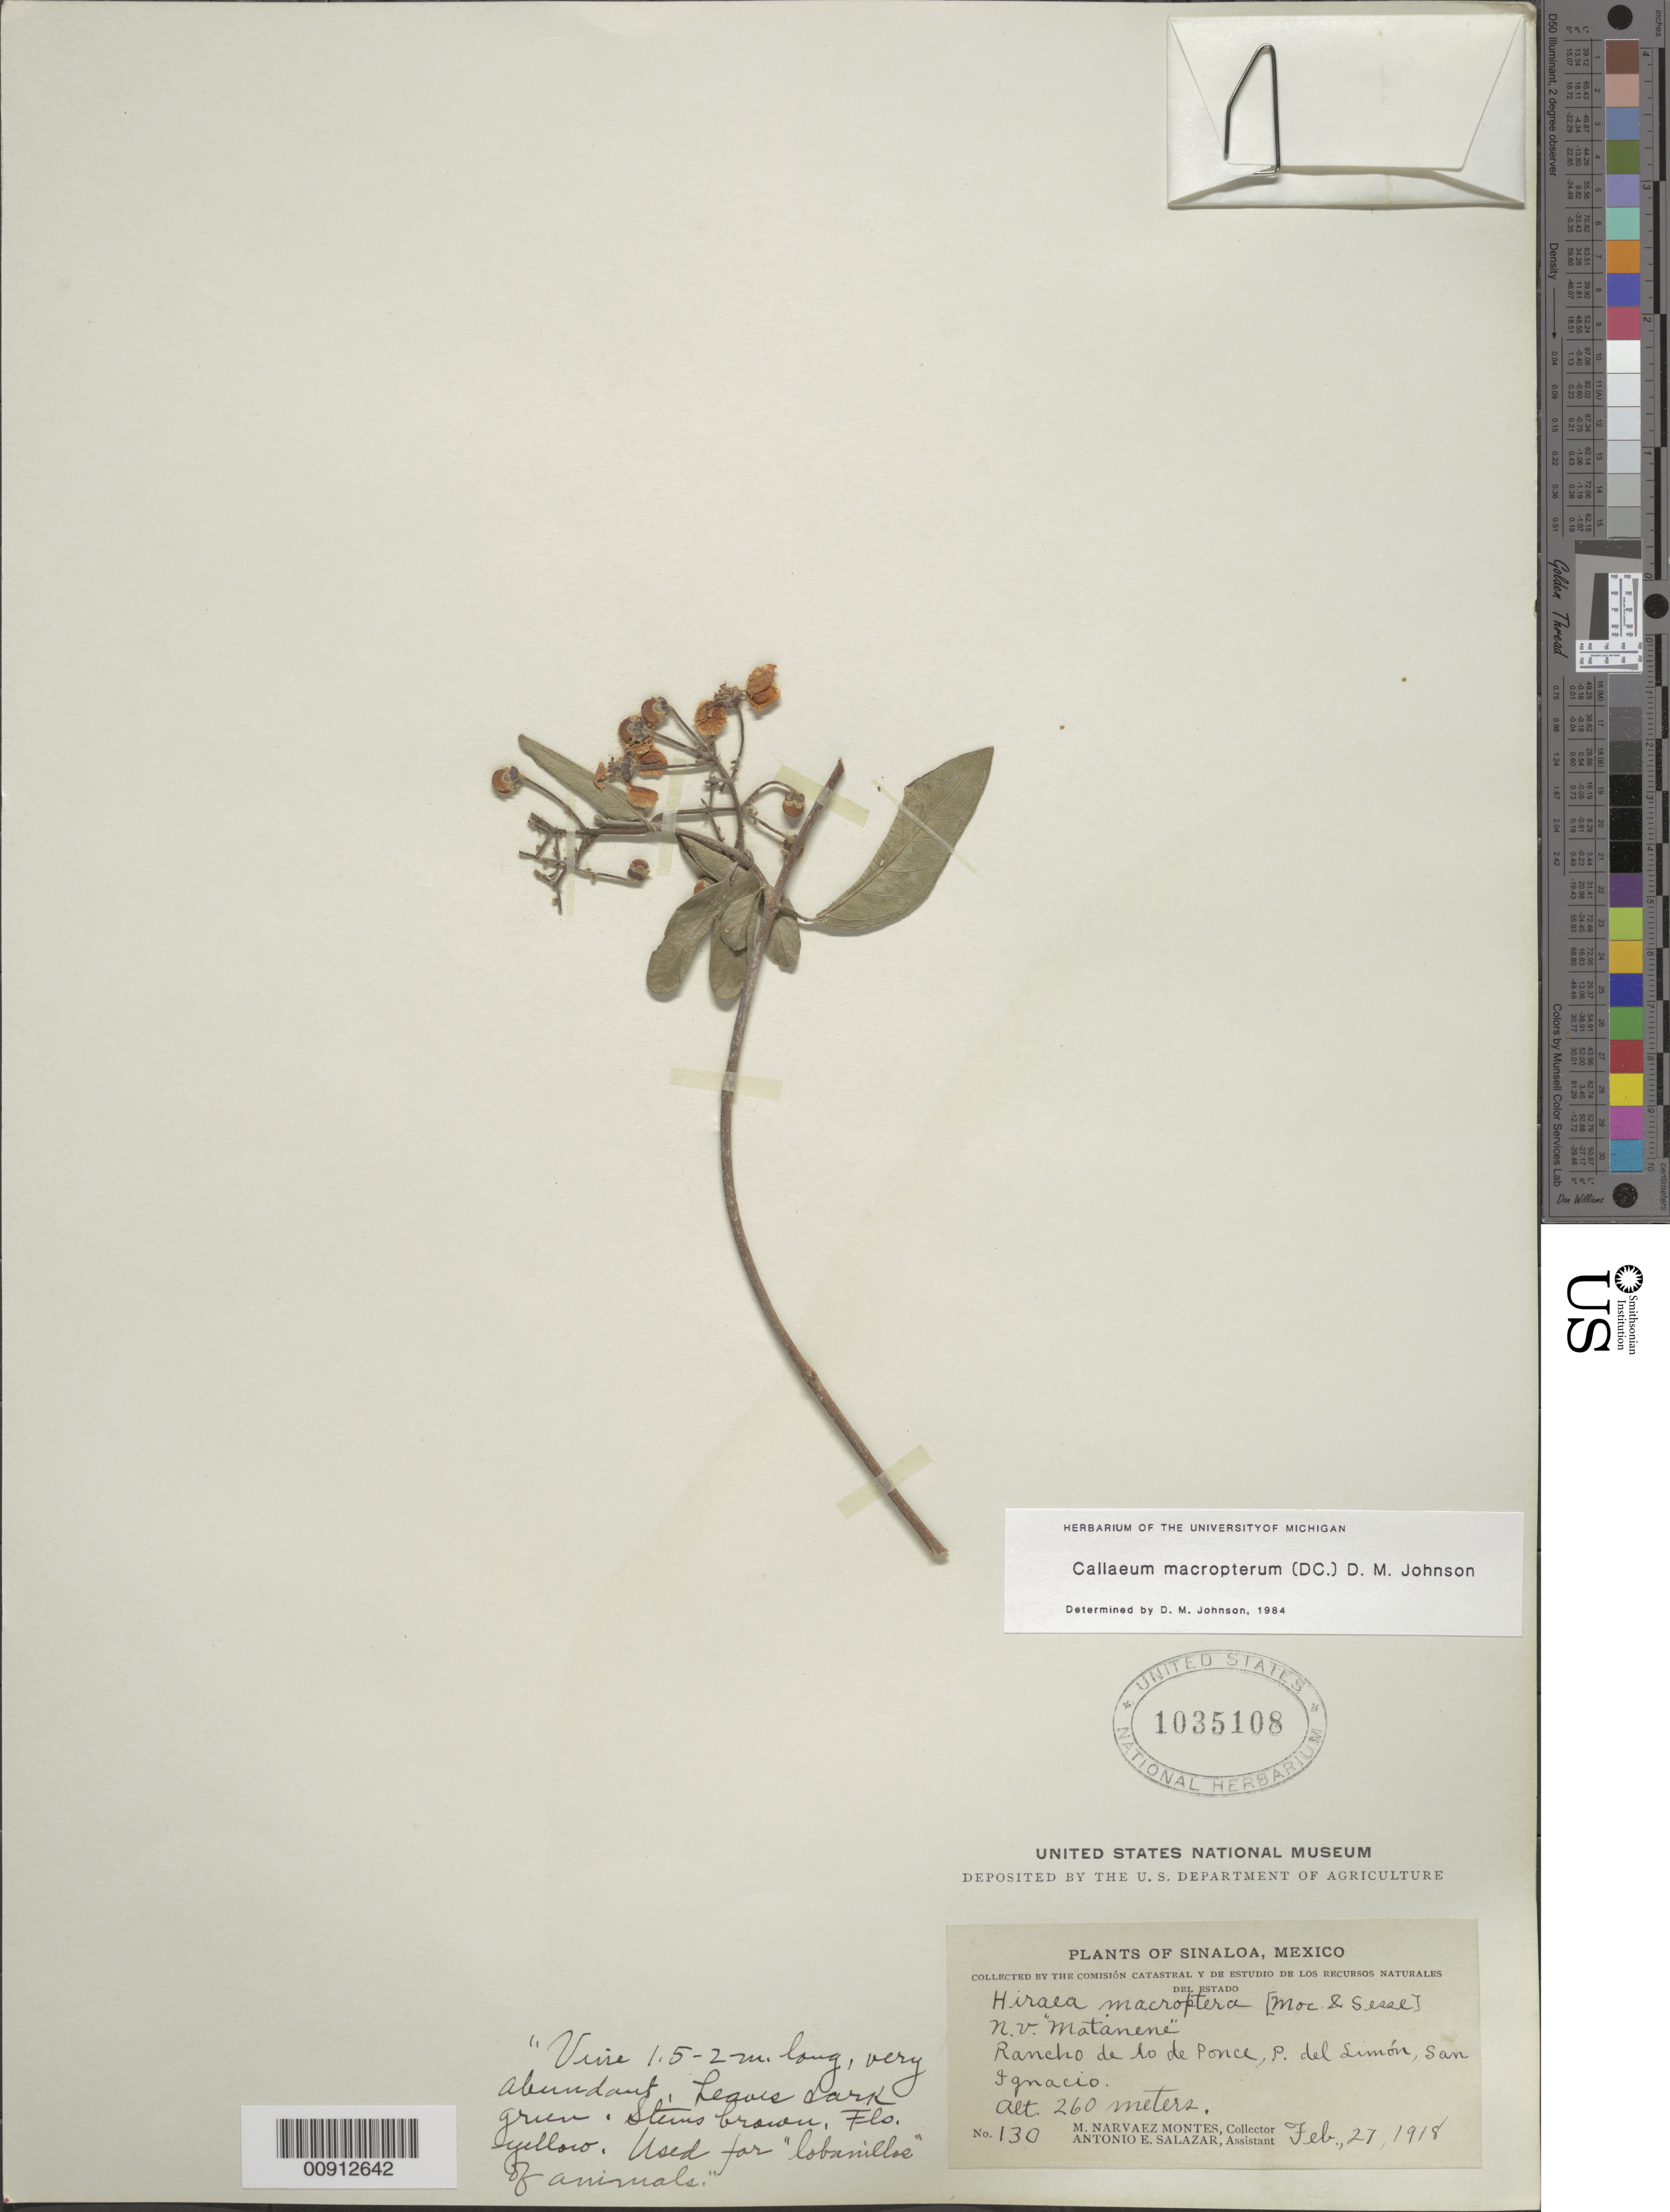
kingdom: Plantae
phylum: Tracheophyta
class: Magnoliopsida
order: Malpighiales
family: Malpighiaceae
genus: Callaeum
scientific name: Callaeum macropterum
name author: (Moc. & Sessé ex DC.) D.M. Johnson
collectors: M. Narvaez-Montes & A. E. Salazar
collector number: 130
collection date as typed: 27 Feb 1918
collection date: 1918-02-27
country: Mexico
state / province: Sinaloa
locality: Rancho de lo de Ponce, P. del Limón, San Ignacio.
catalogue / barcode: US 1035108